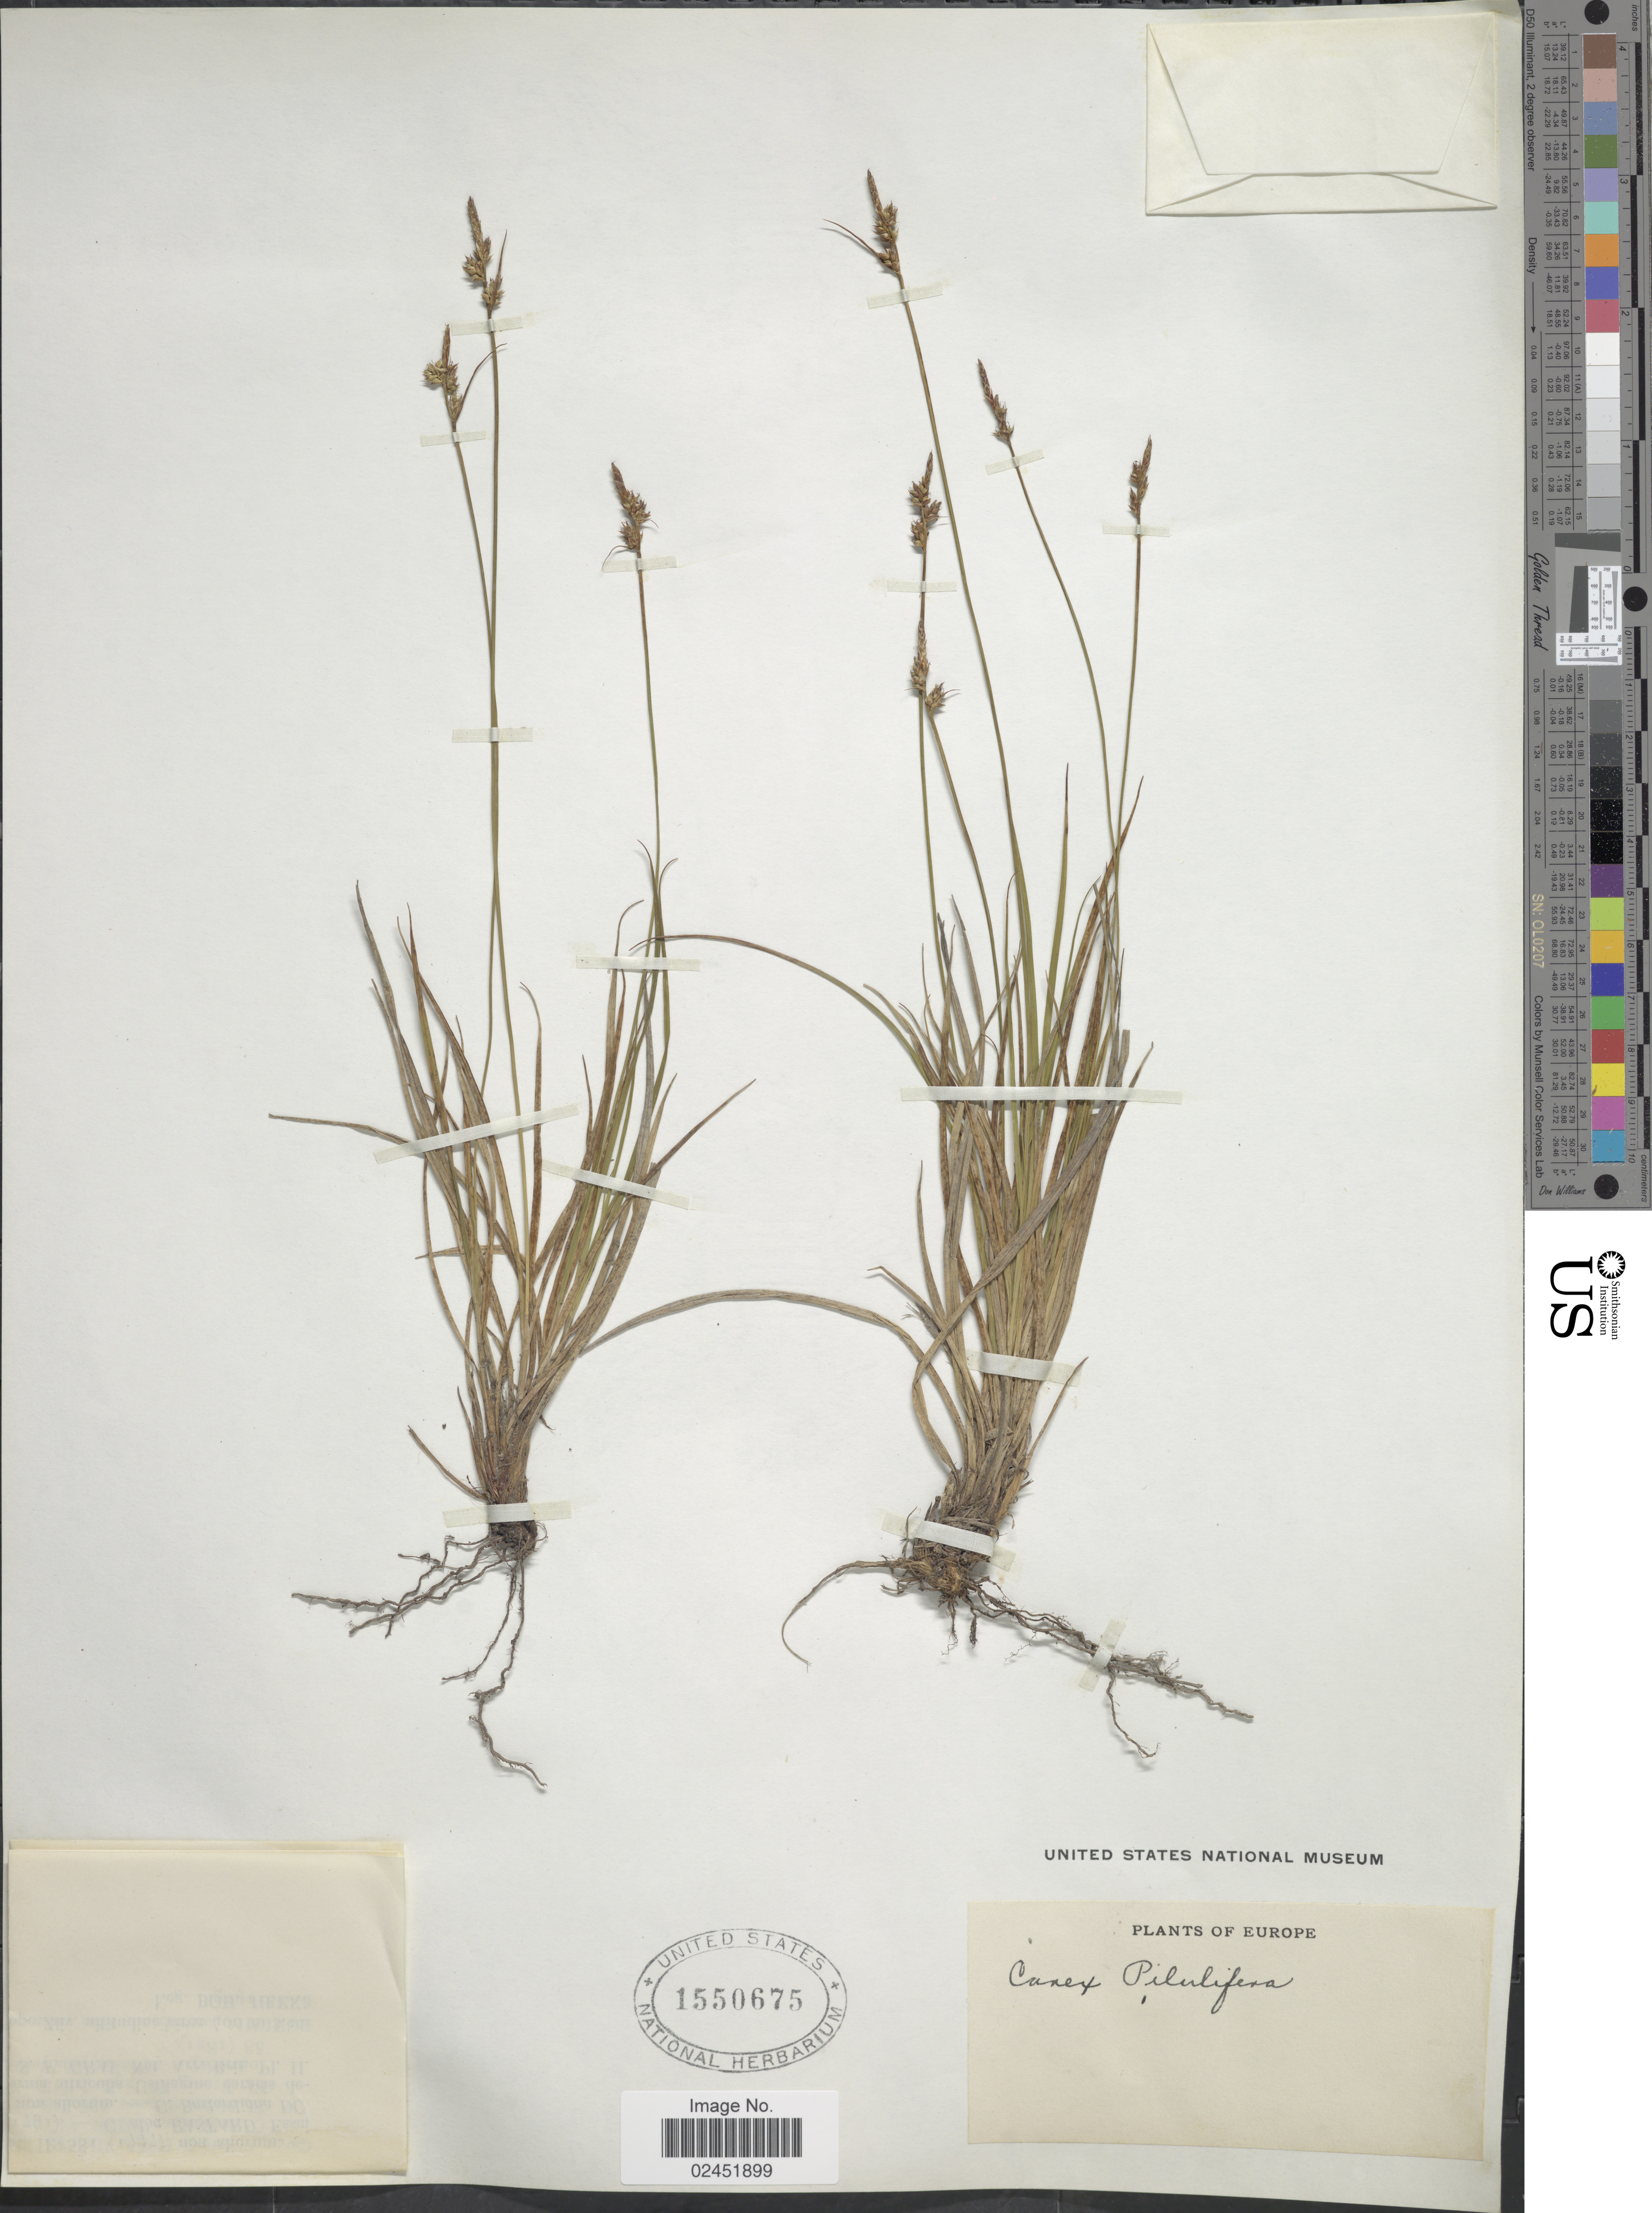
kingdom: Plantae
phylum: Tracheophyta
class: Liliopsida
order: Poales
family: Cyperaceae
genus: Carex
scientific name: Carex pilulifera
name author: L.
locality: Europe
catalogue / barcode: US 1550675